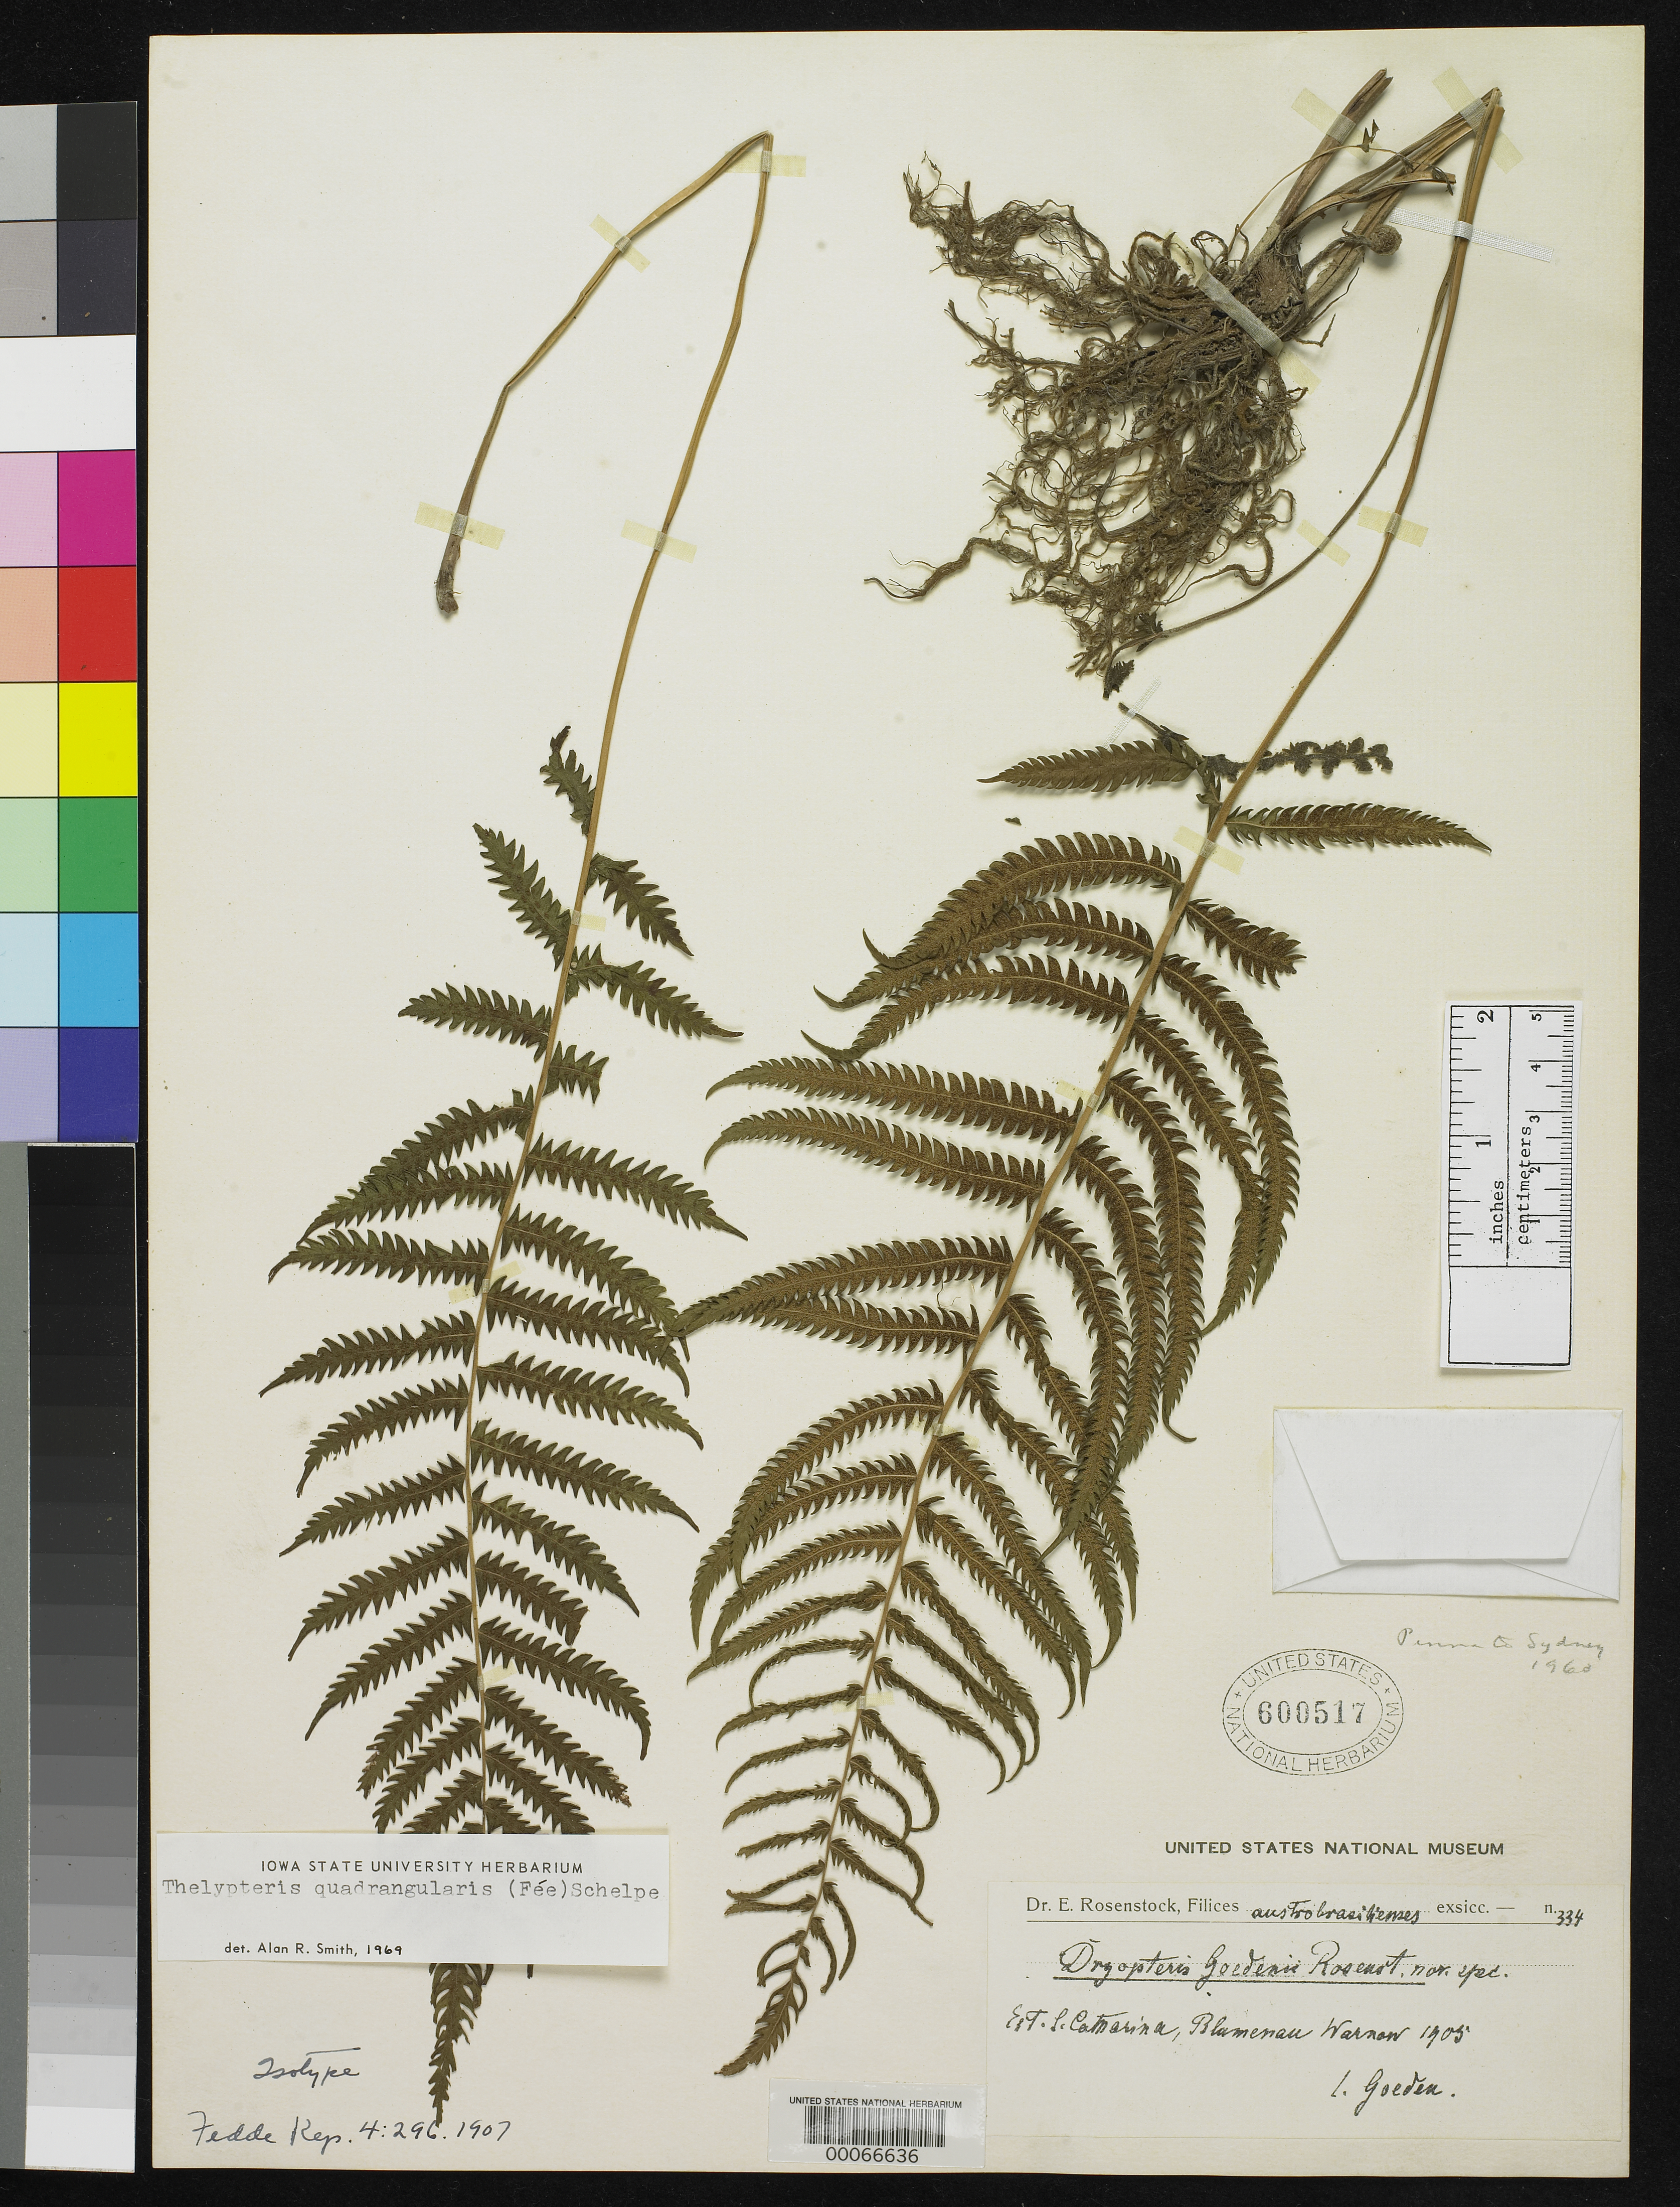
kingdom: Plantae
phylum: Tracheophyta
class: Polypodiopsida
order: Polypodiales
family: Dryopteridaceae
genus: Dryopteris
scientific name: Dryopteris goedenii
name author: Rosenst.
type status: Isotype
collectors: -. Goeden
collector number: Rosenstock Exs. 334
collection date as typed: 1905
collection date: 1905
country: Brazil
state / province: Santa Catarina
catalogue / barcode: US 600517